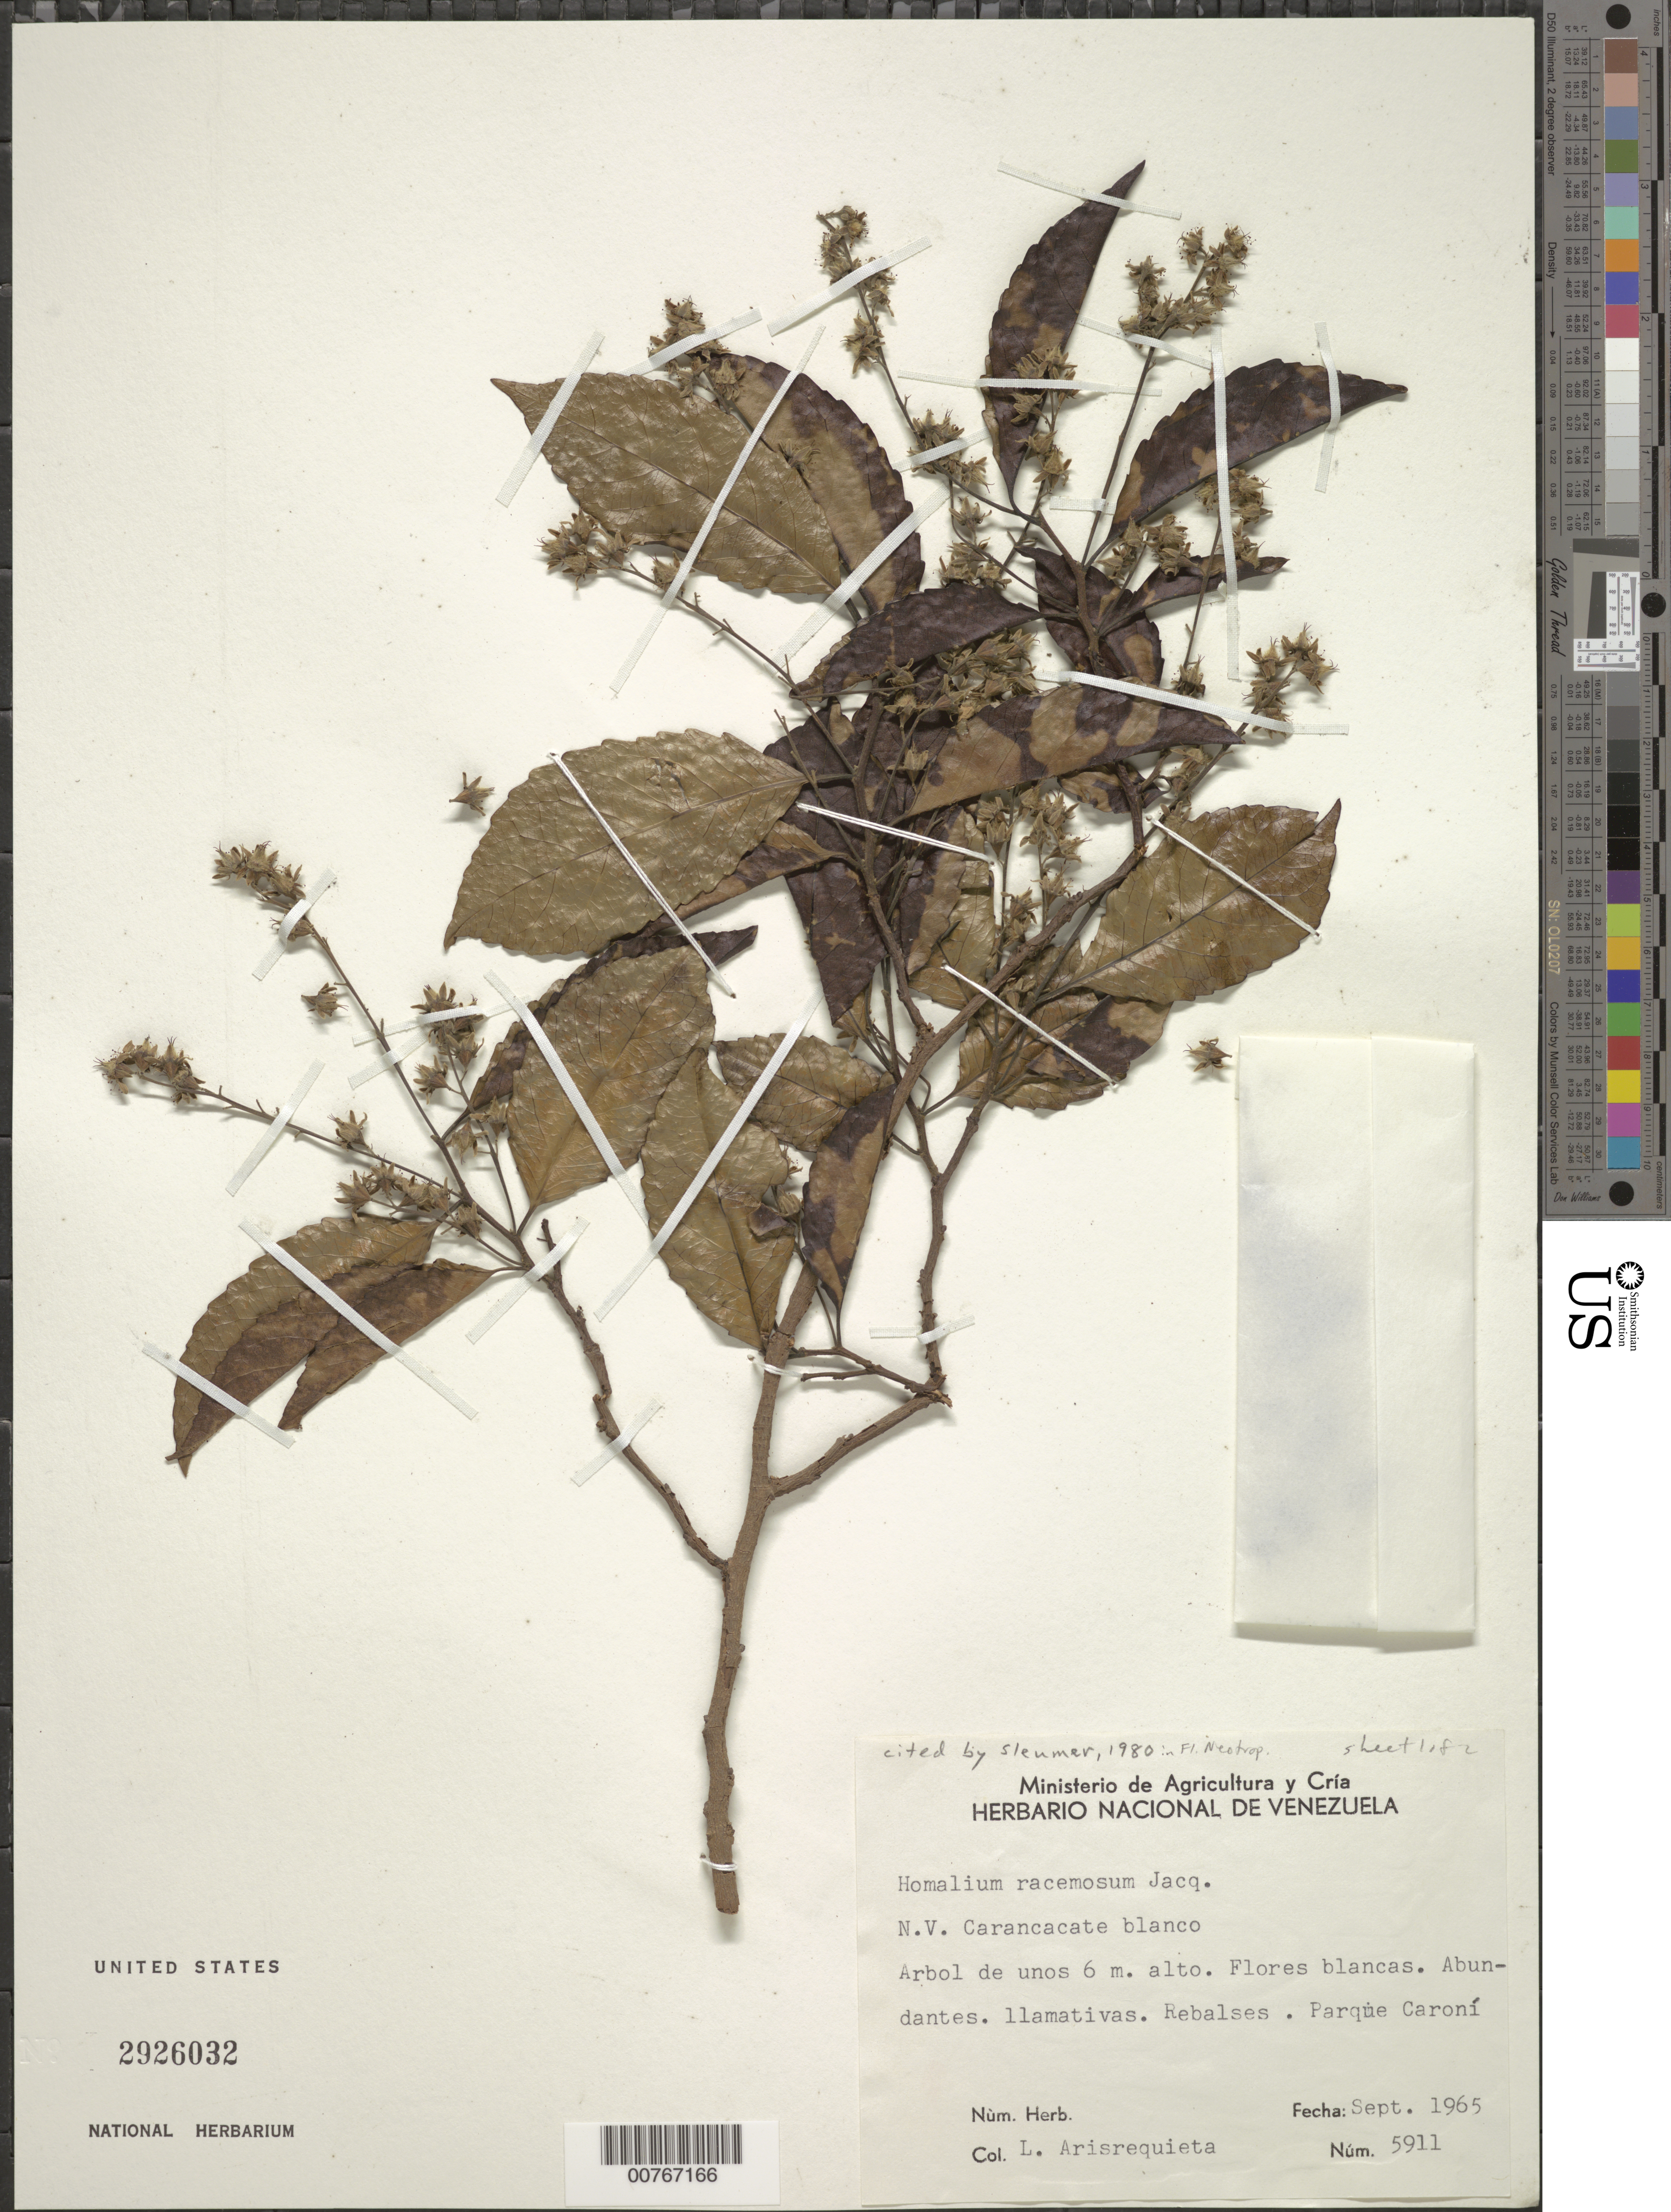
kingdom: Plantae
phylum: Tracheophyta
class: Magnoliopsida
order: Malpighiales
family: Salicaceae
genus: Homalium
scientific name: Homalium racemosum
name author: Jacq.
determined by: Sleumer, H. O.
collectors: L. Aristeguieta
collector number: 5911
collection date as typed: Sep-65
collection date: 1965-09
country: Venezuela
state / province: Bolívar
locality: Parque Caroní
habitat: Rebalses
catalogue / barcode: US 2926032